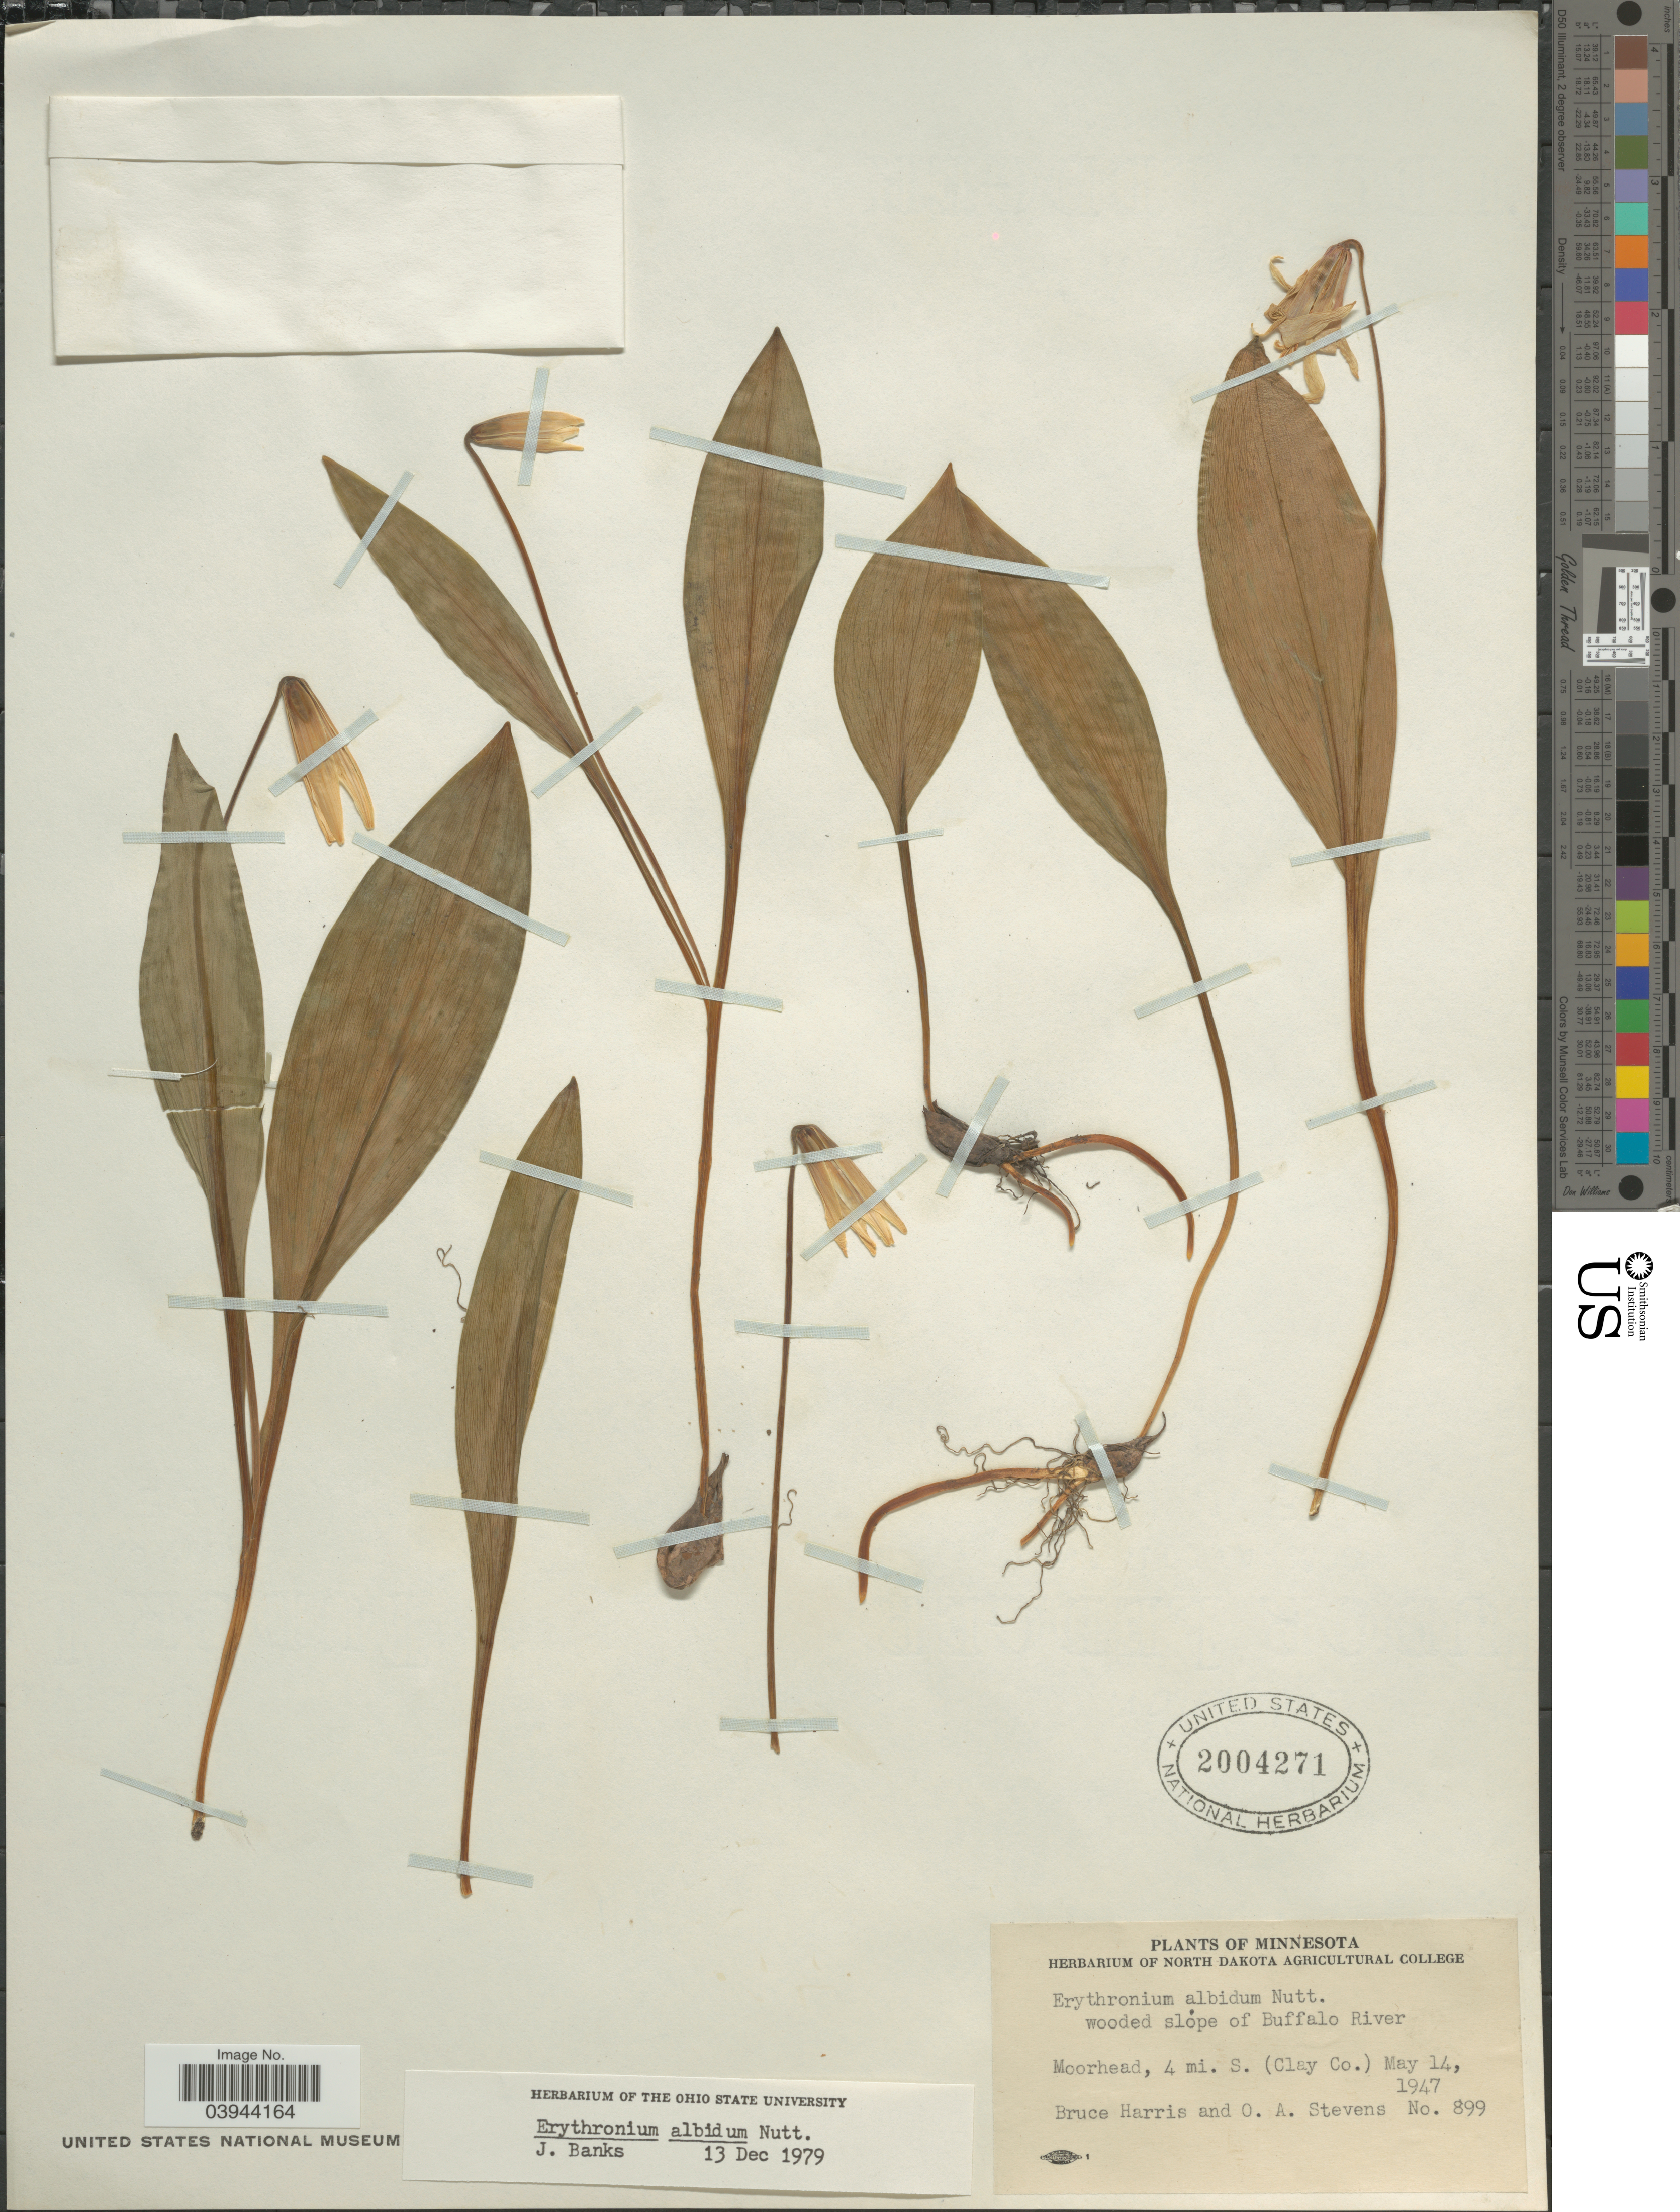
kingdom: Plantae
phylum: Tracheophyta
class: Liliopsida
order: Liliales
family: Liliaceae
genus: Erythronium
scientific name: Erythronium albidum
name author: Nutt.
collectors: B. B. Harris & O. A. Stevens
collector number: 899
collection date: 1947-05-14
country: United States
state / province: Minnesota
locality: Wooded slope of Buffalo River. Moorhead, 4 mi. S (Clay Co.)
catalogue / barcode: US 2004271